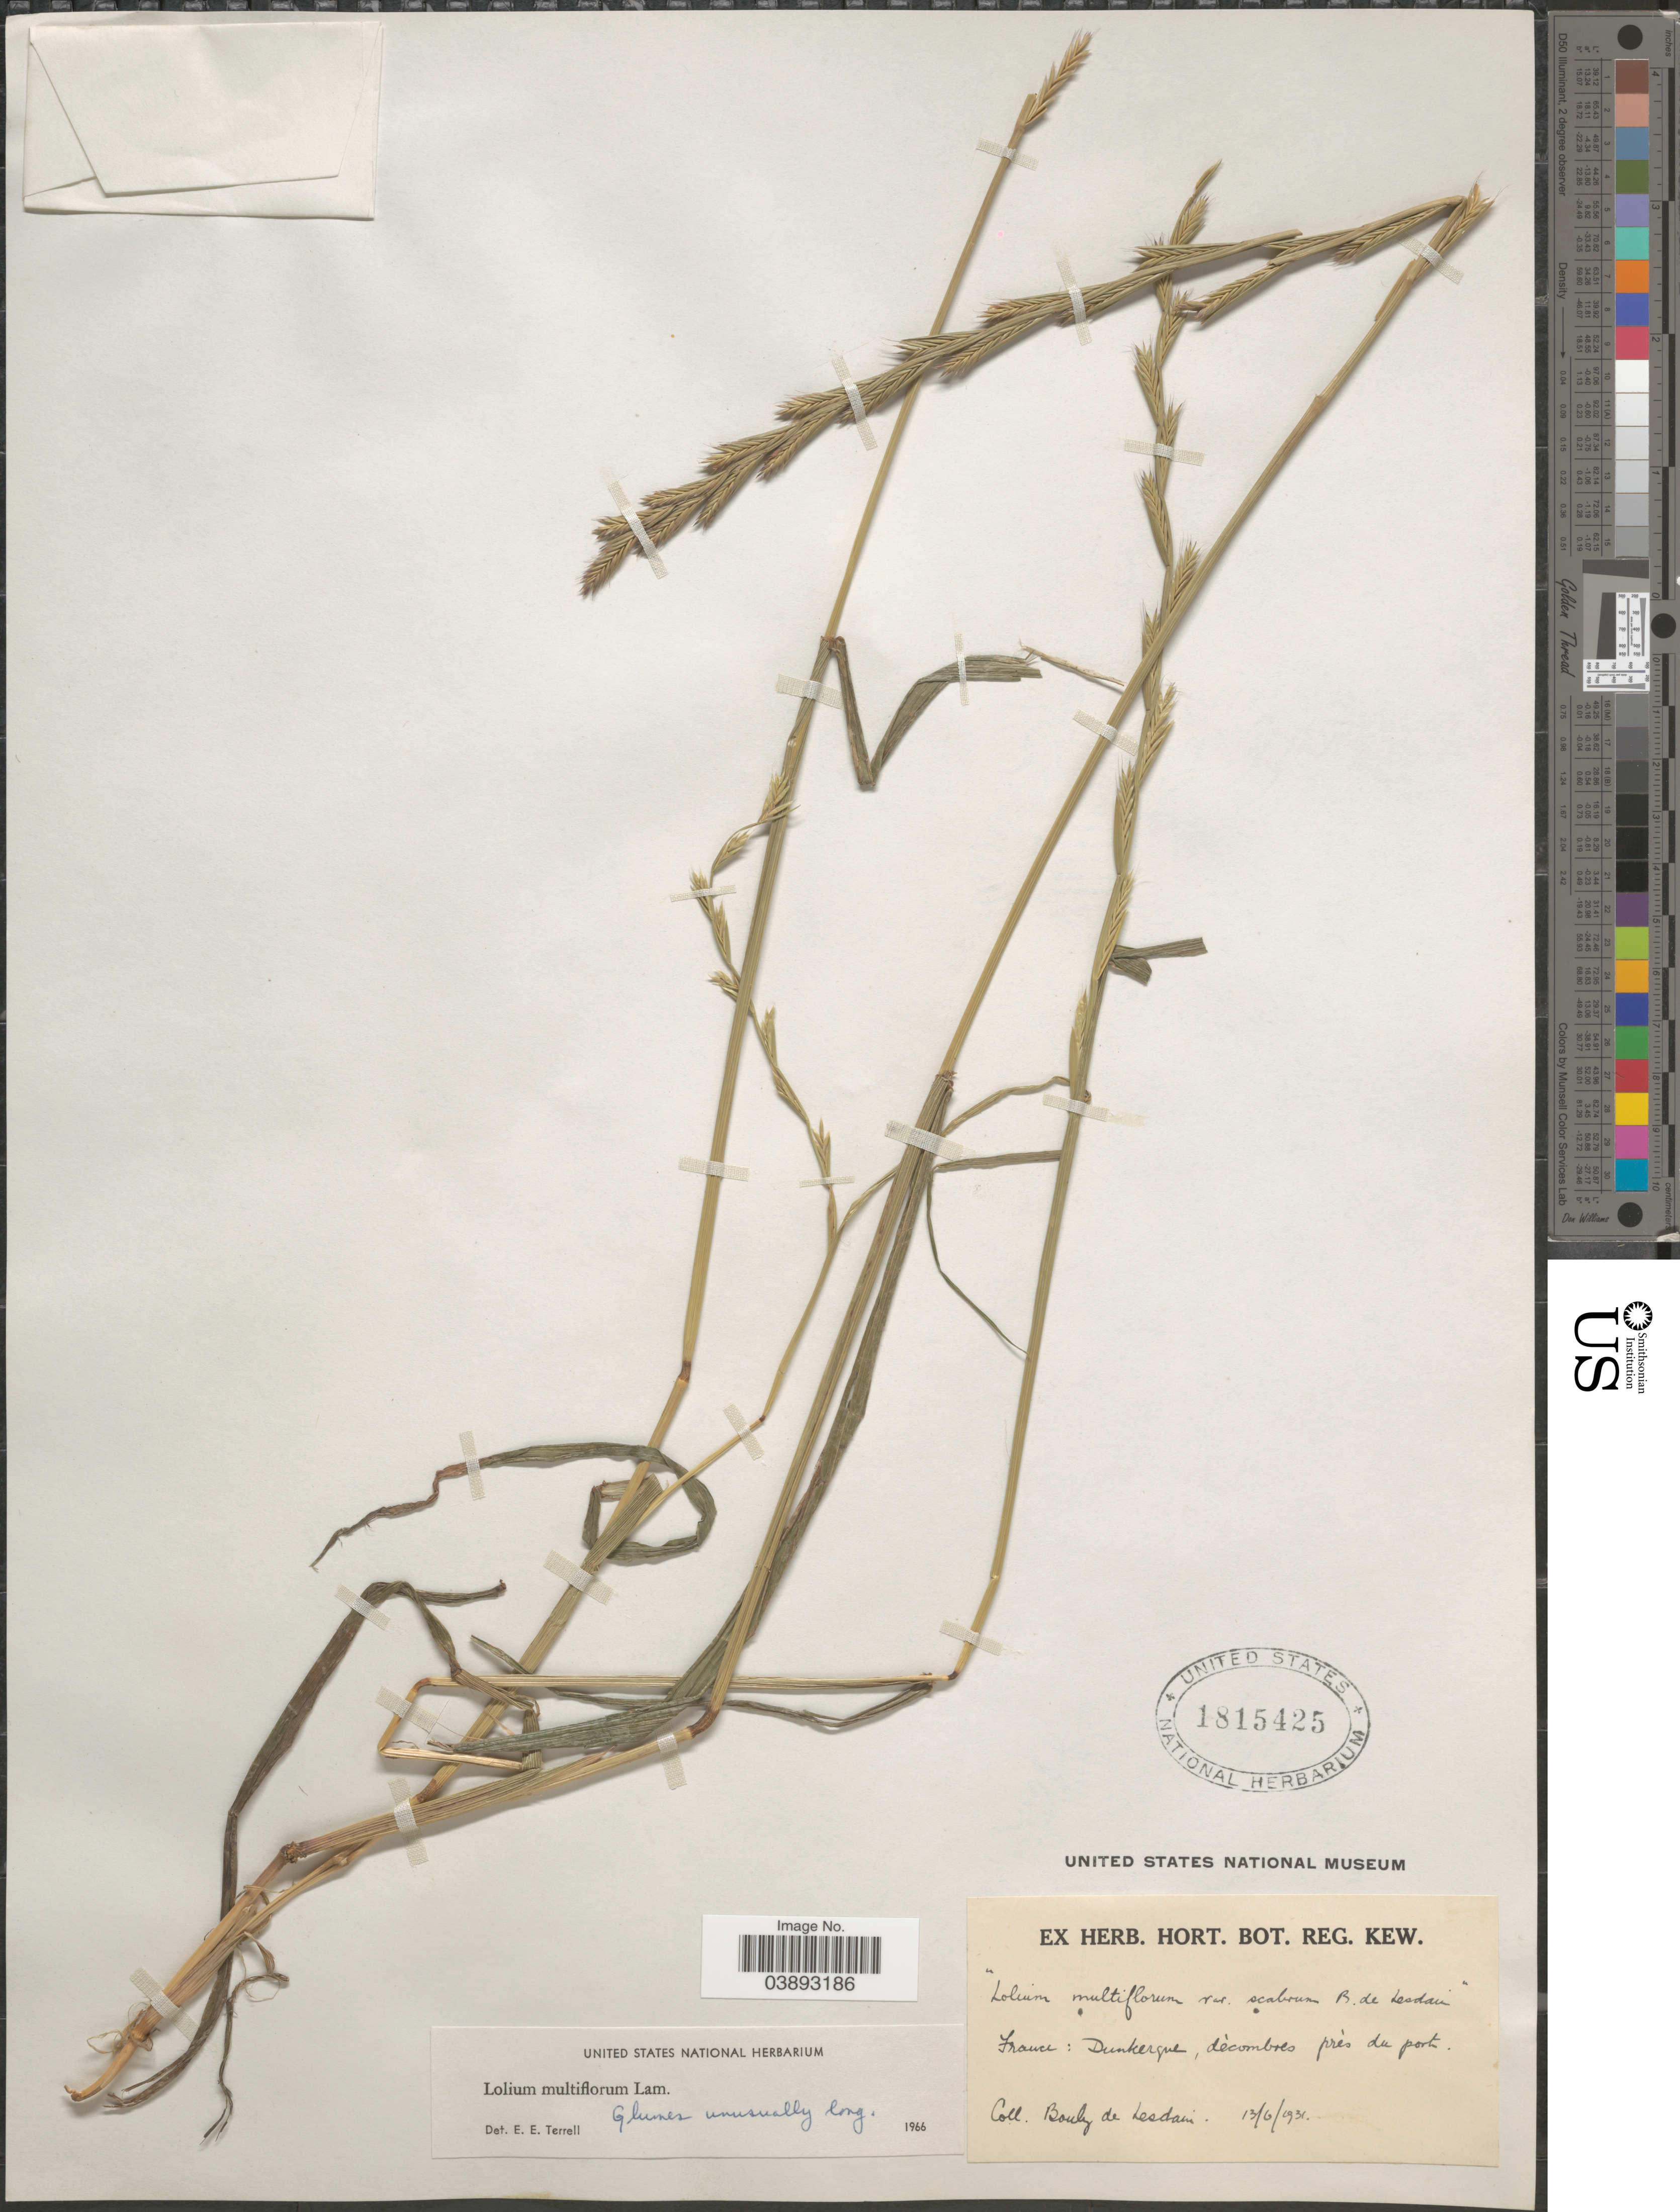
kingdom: Plantae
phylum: Tracheophyta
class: Liliopsida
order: Poales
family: Poaceae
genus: Lolium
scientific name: Lolium multiflorum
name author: Lam.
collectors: M. Bouly de Lesdain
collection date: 1931-06-13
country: France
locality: Dunkerque, dècenbres près du porte.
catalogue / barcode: US 1815425